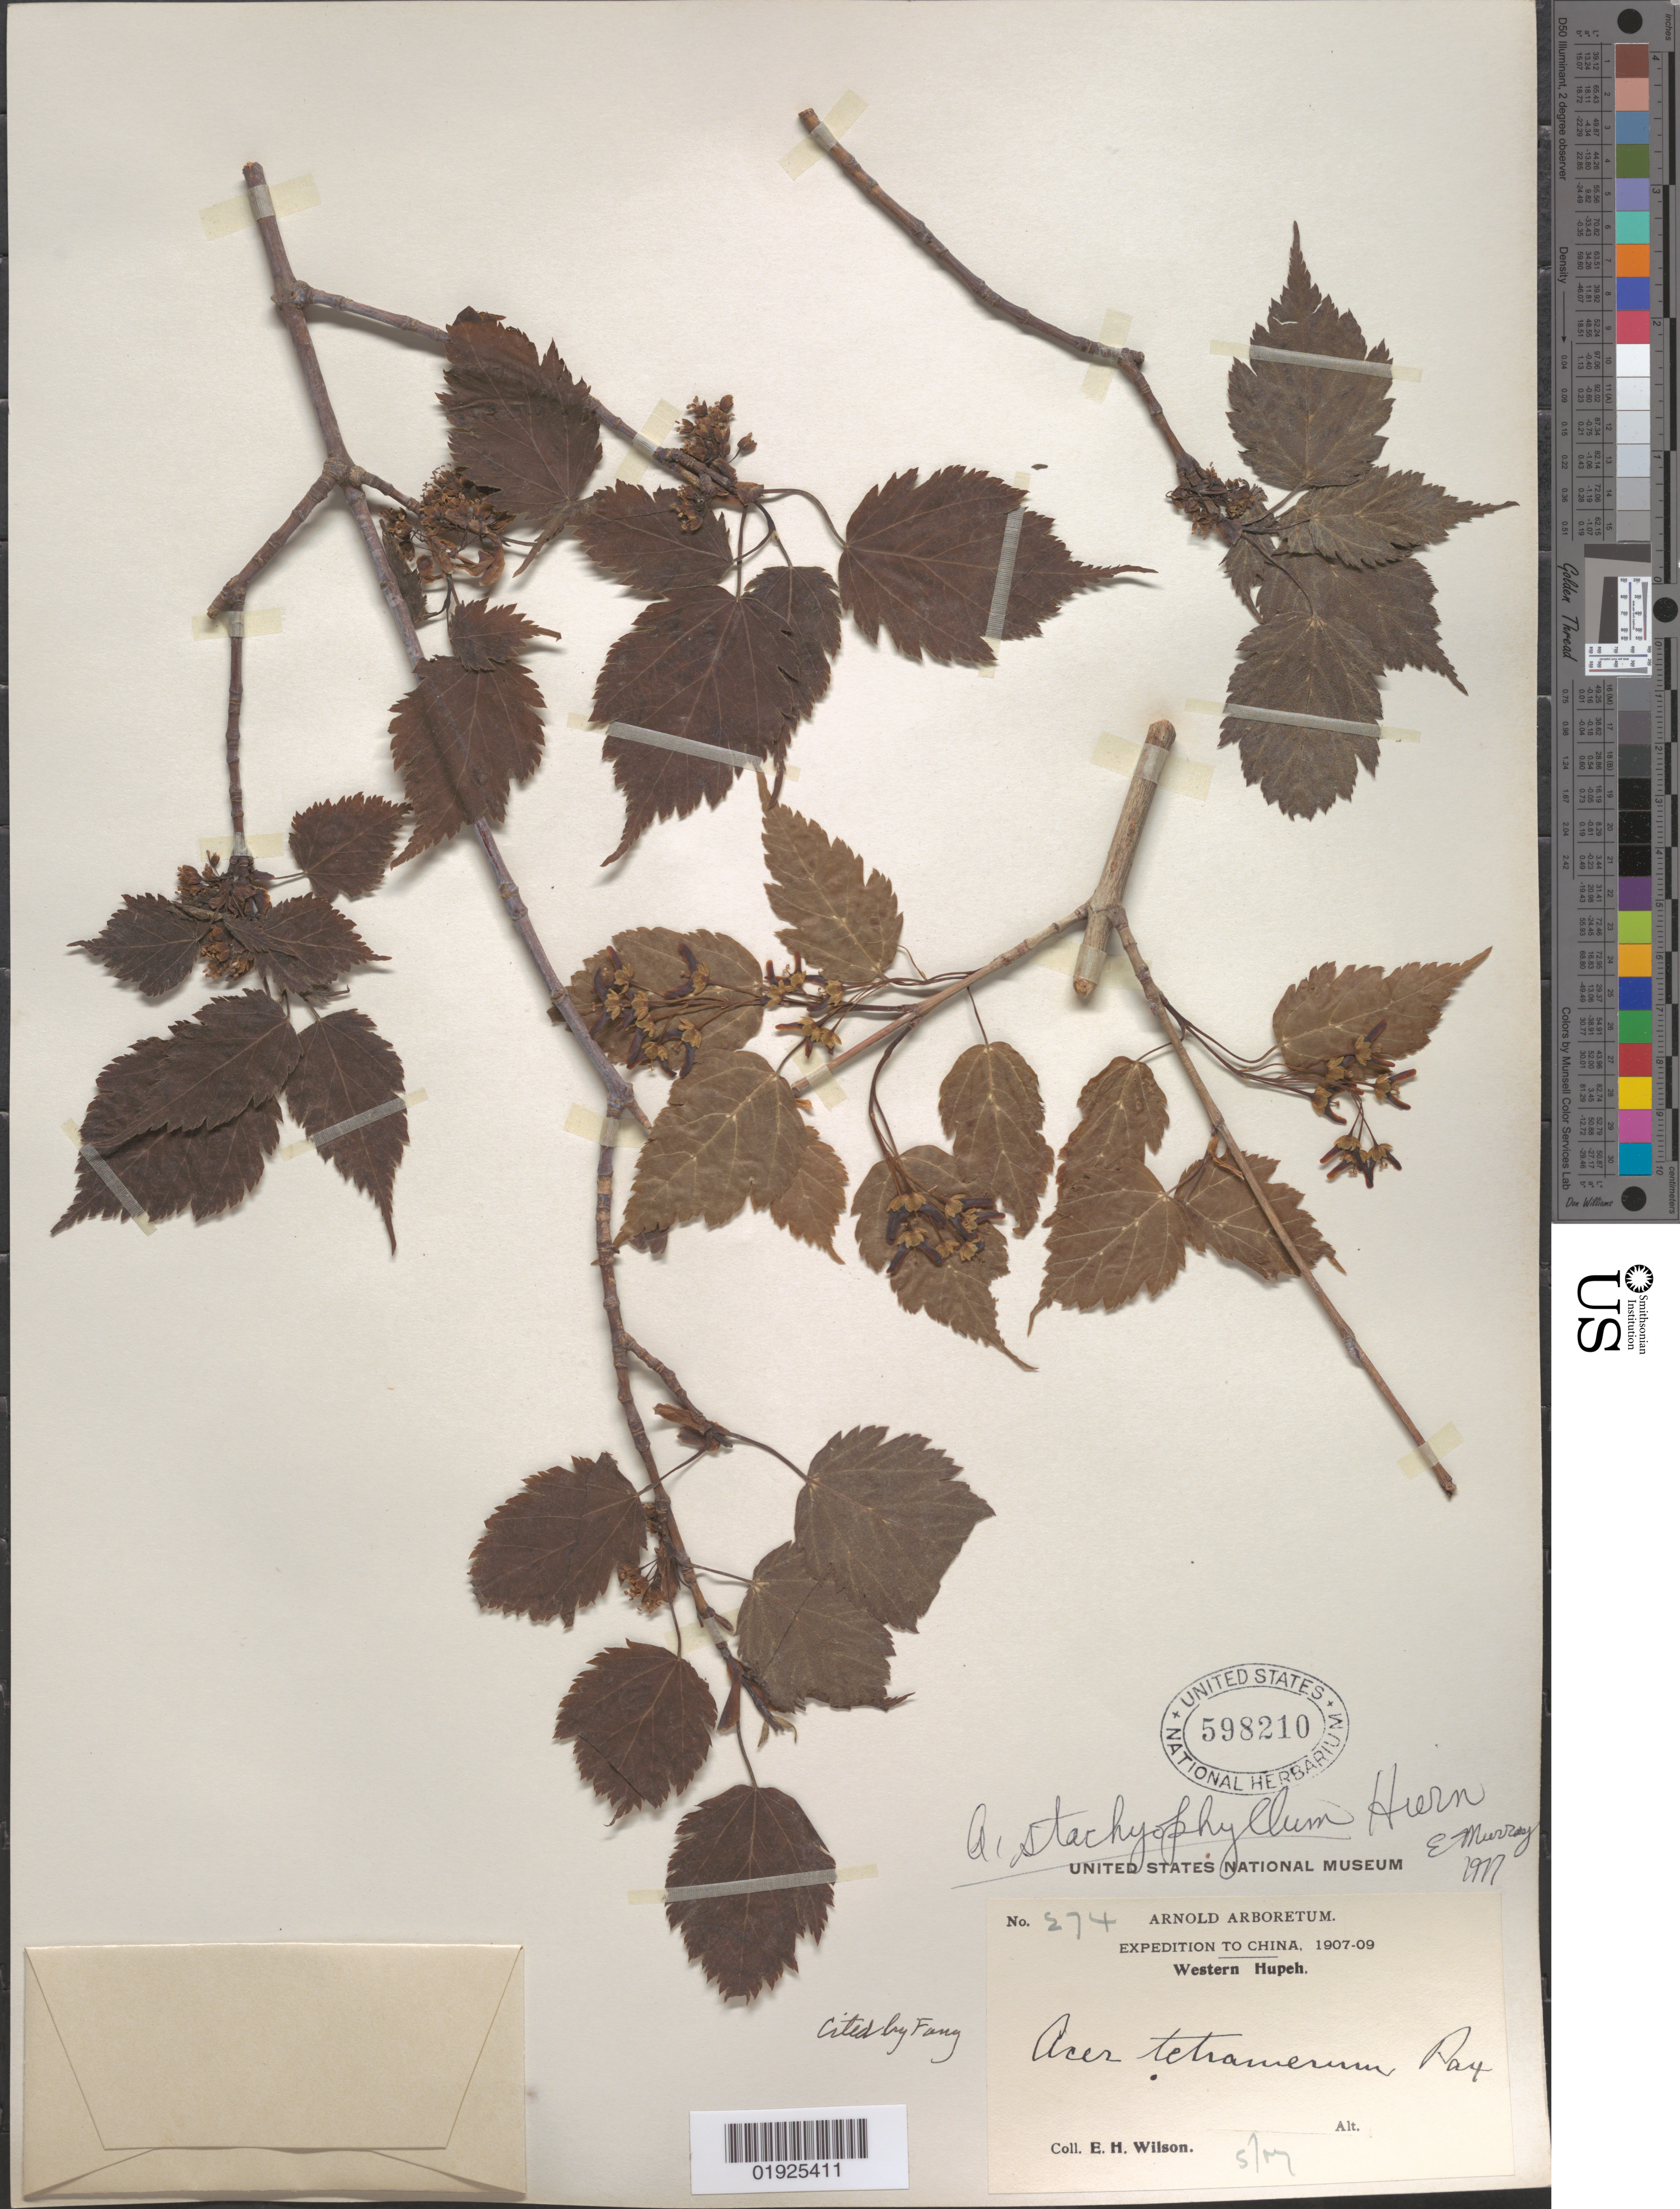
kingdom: Plantae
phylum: Tracheophyta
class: Magnoliopsida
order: Sapindales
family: Sapindaceae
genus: Acer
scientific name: Acer stachyophyllum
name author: Hiern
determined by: Murray, Edward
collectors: E. H. Wilson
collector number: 274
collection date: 1907-05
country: China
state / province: Hubei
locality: Western Hupeh [Hubei]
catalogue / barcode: US 598210